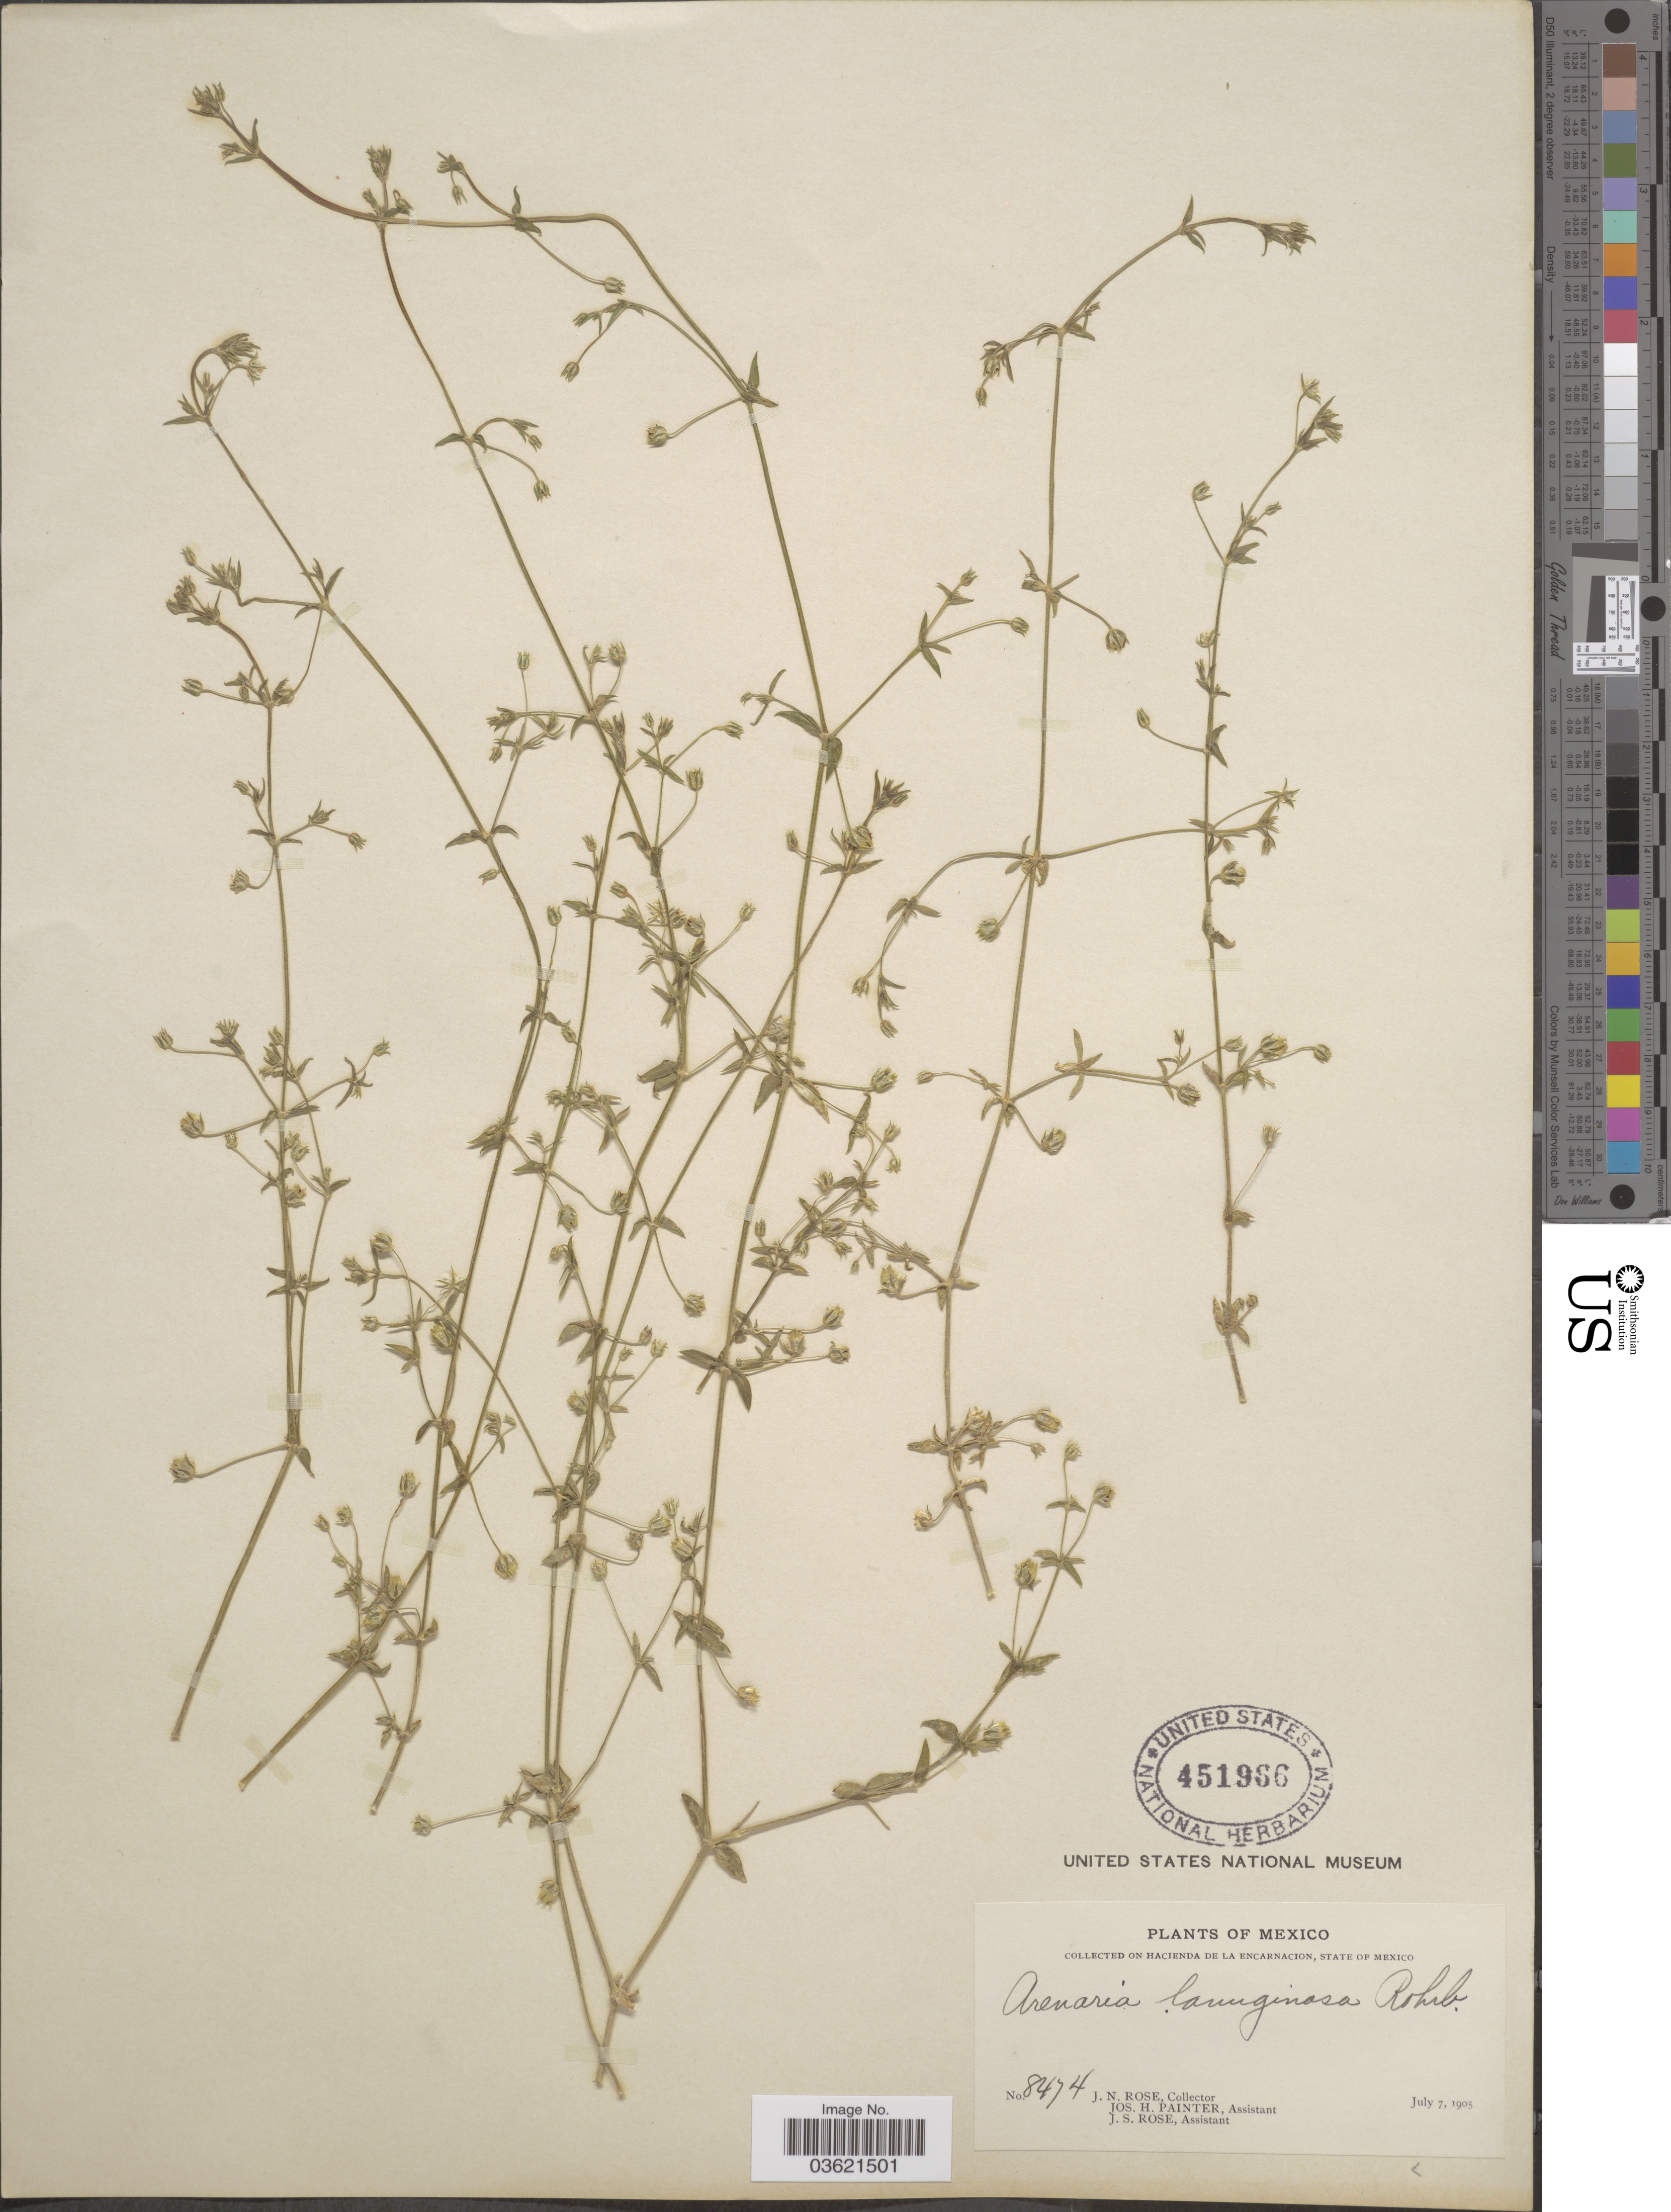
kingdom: Plantae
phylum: Tracheophyta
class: Magnoliopsida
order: Caryophyllales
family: Caryophyllaceae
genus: Arenaria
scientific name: Arenaria lanuginosa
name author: (Michx.) Rohrb.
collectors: J. N. Rose, J. H. Painter & J. S. Rose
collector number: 8474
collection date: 1905-07-07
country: Mexico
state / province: México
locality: On Hacienda de la Encarnacion.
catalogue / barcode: US 451966